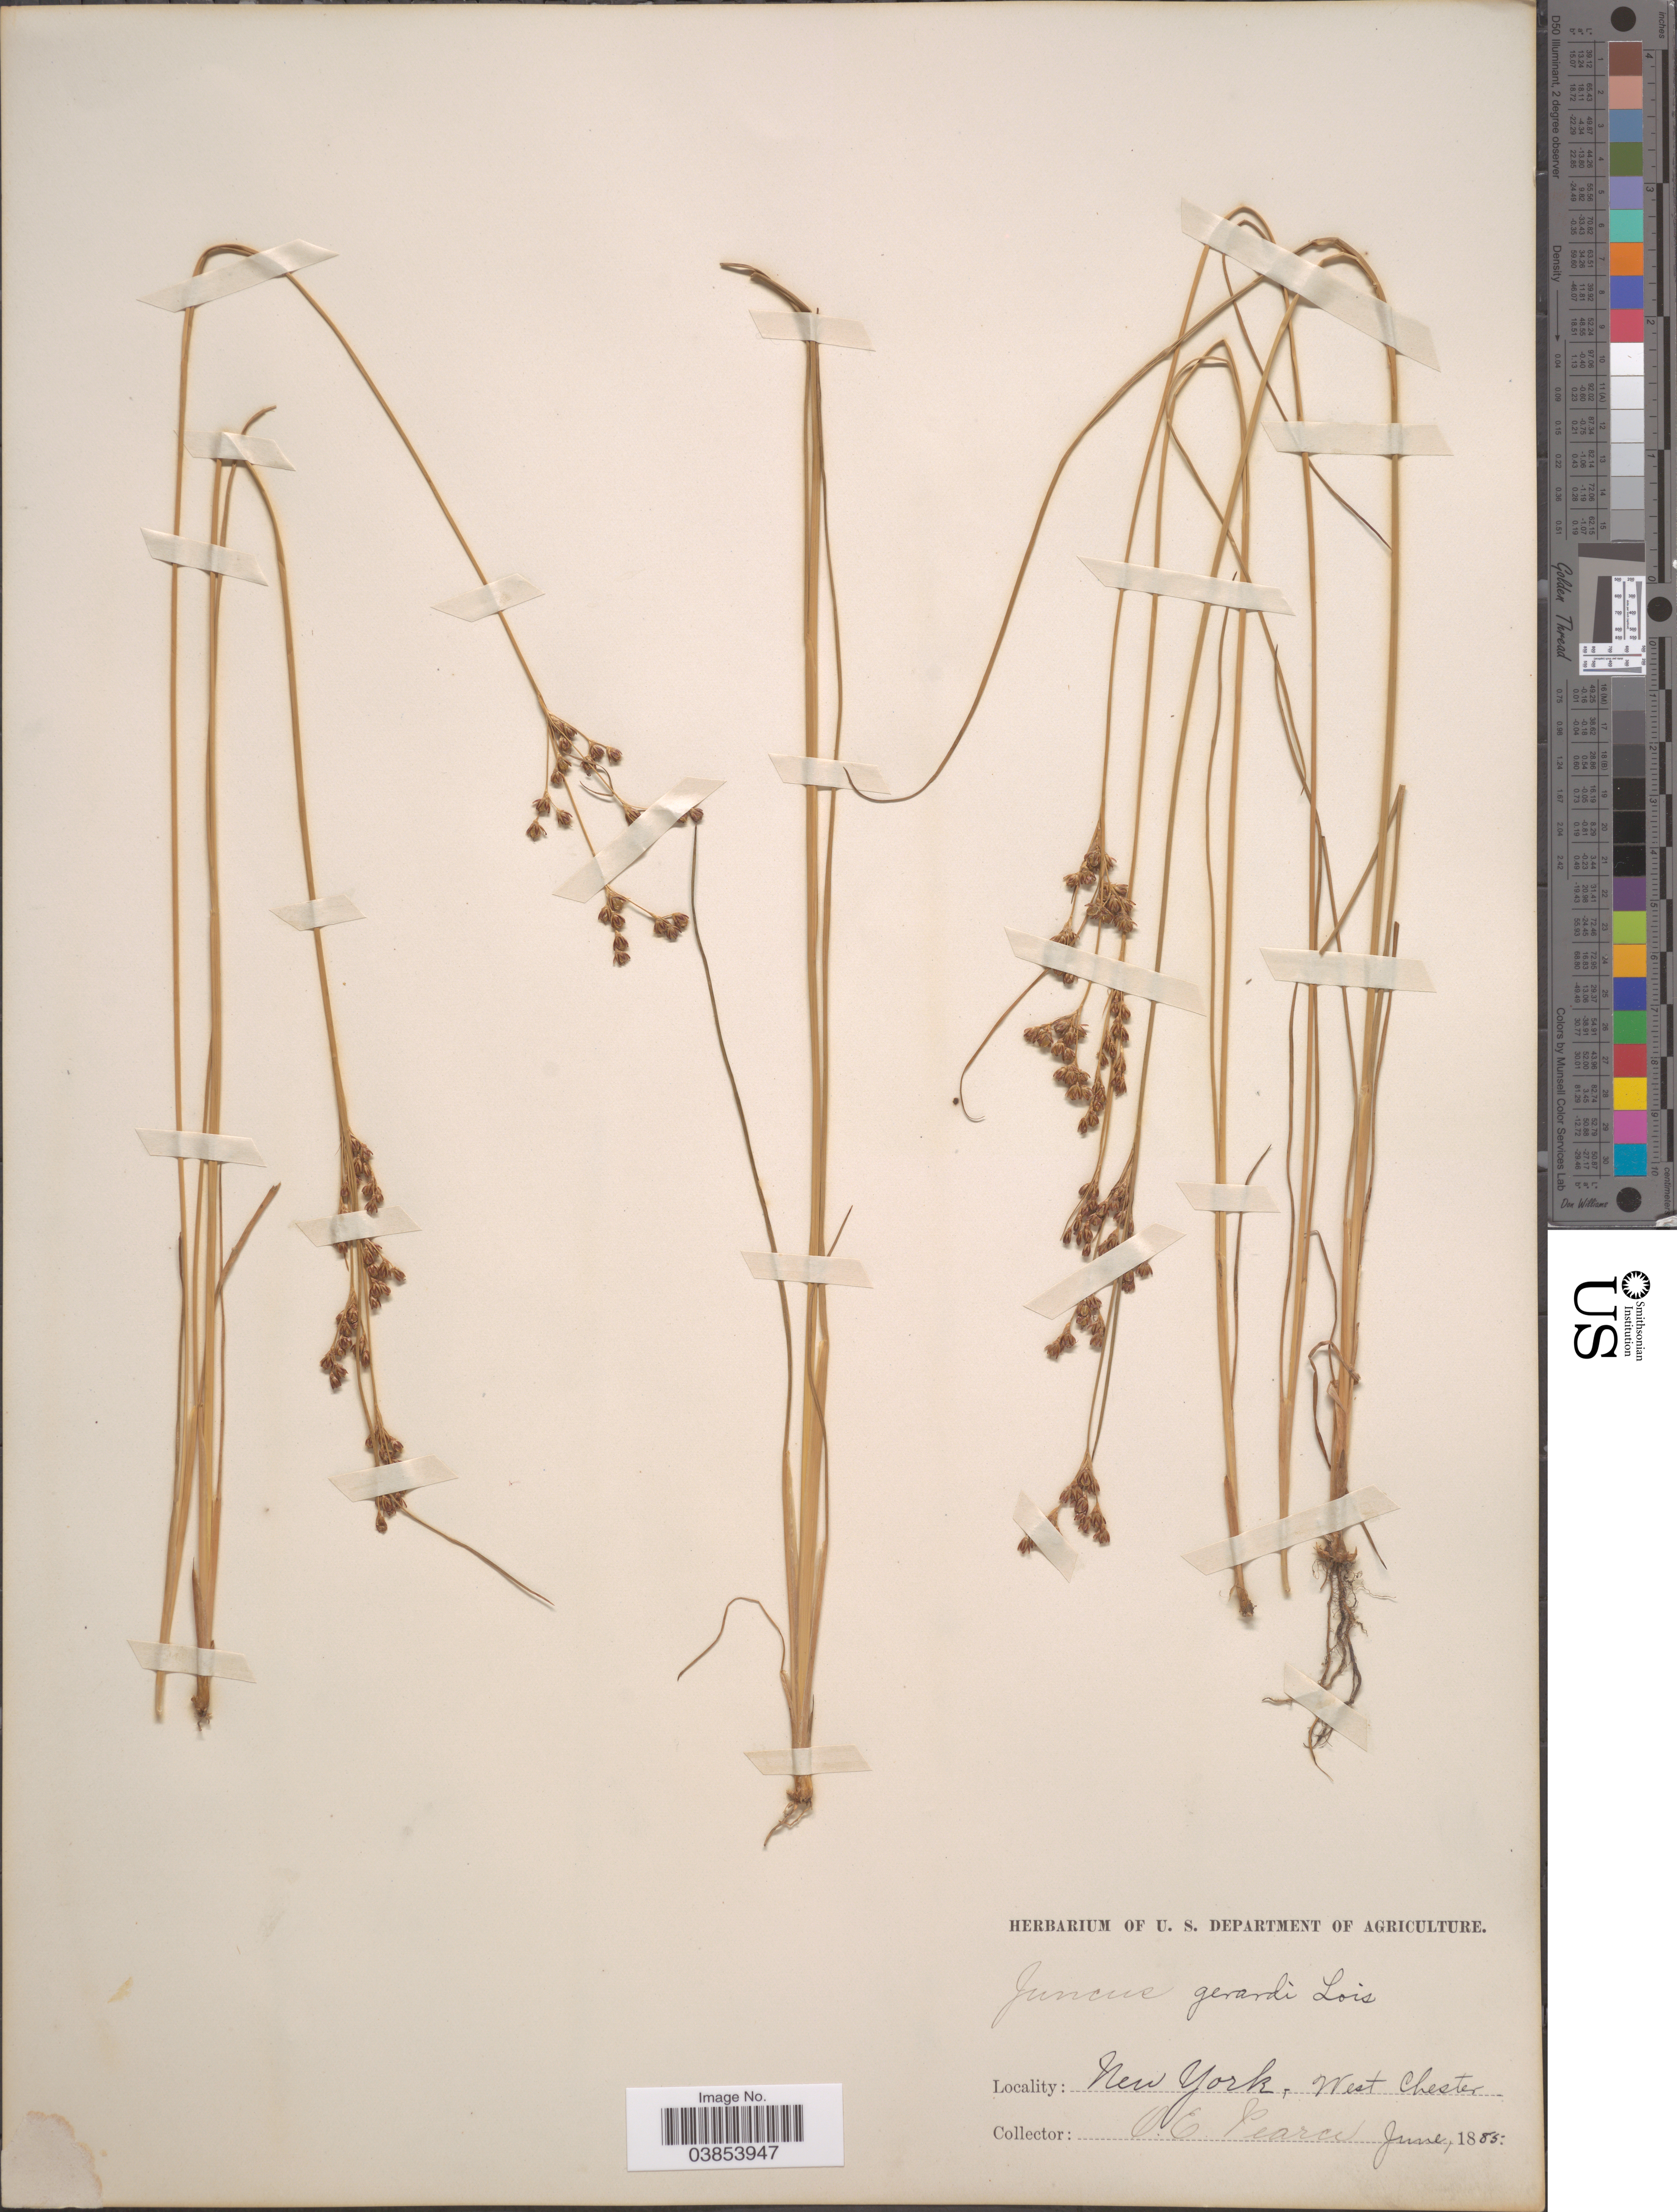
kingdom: Plantae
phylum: Tracheophyta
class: Liliopsida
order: Poales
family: Juncaceae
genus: Juncus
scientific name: Juncus gerardi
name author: Loisel.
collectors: O. E. Pearce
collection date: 1885-06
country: United States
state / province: New York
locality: West Chester.